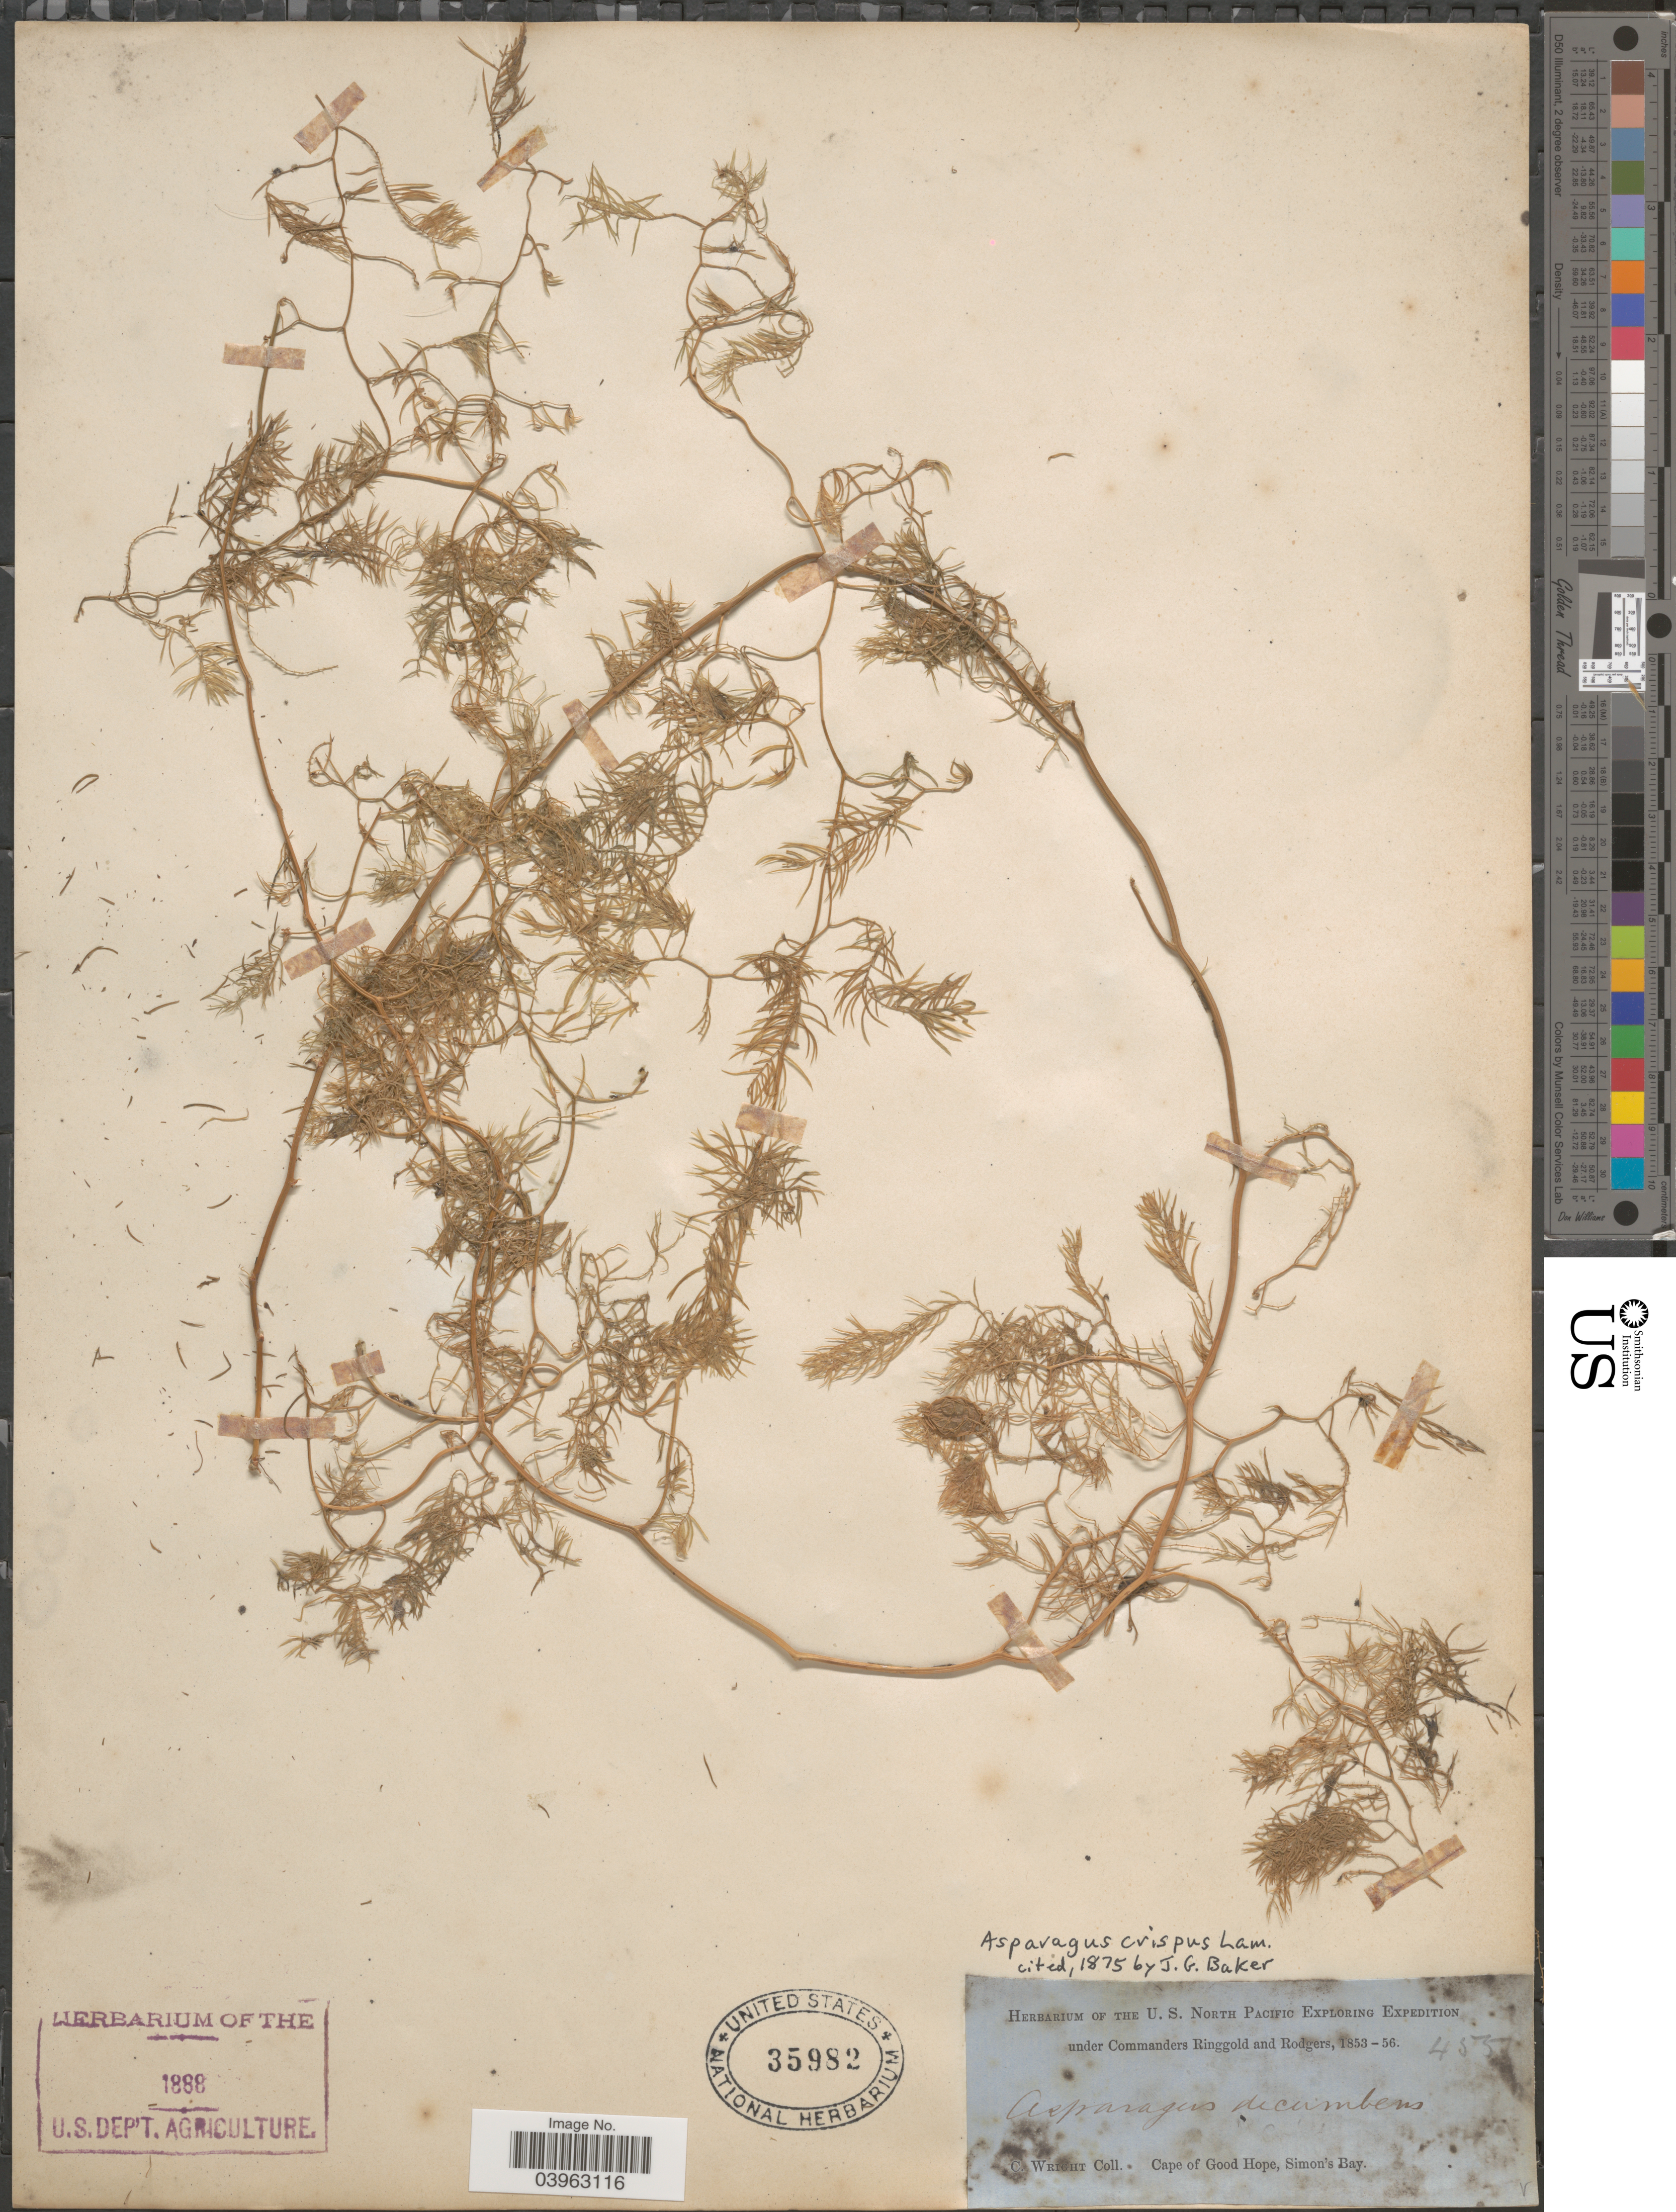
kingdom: Plantae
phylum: Tracheophyta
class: Liliopsida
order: Asparagales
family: Asparagaceae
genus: Asparagus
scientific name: Asparagus crispus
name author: Lam.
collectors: C. Wright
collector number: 455?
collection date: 1853/1856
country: South Africa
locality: Cape of Good Hope, Simon's Bay.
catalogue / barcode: US 35982